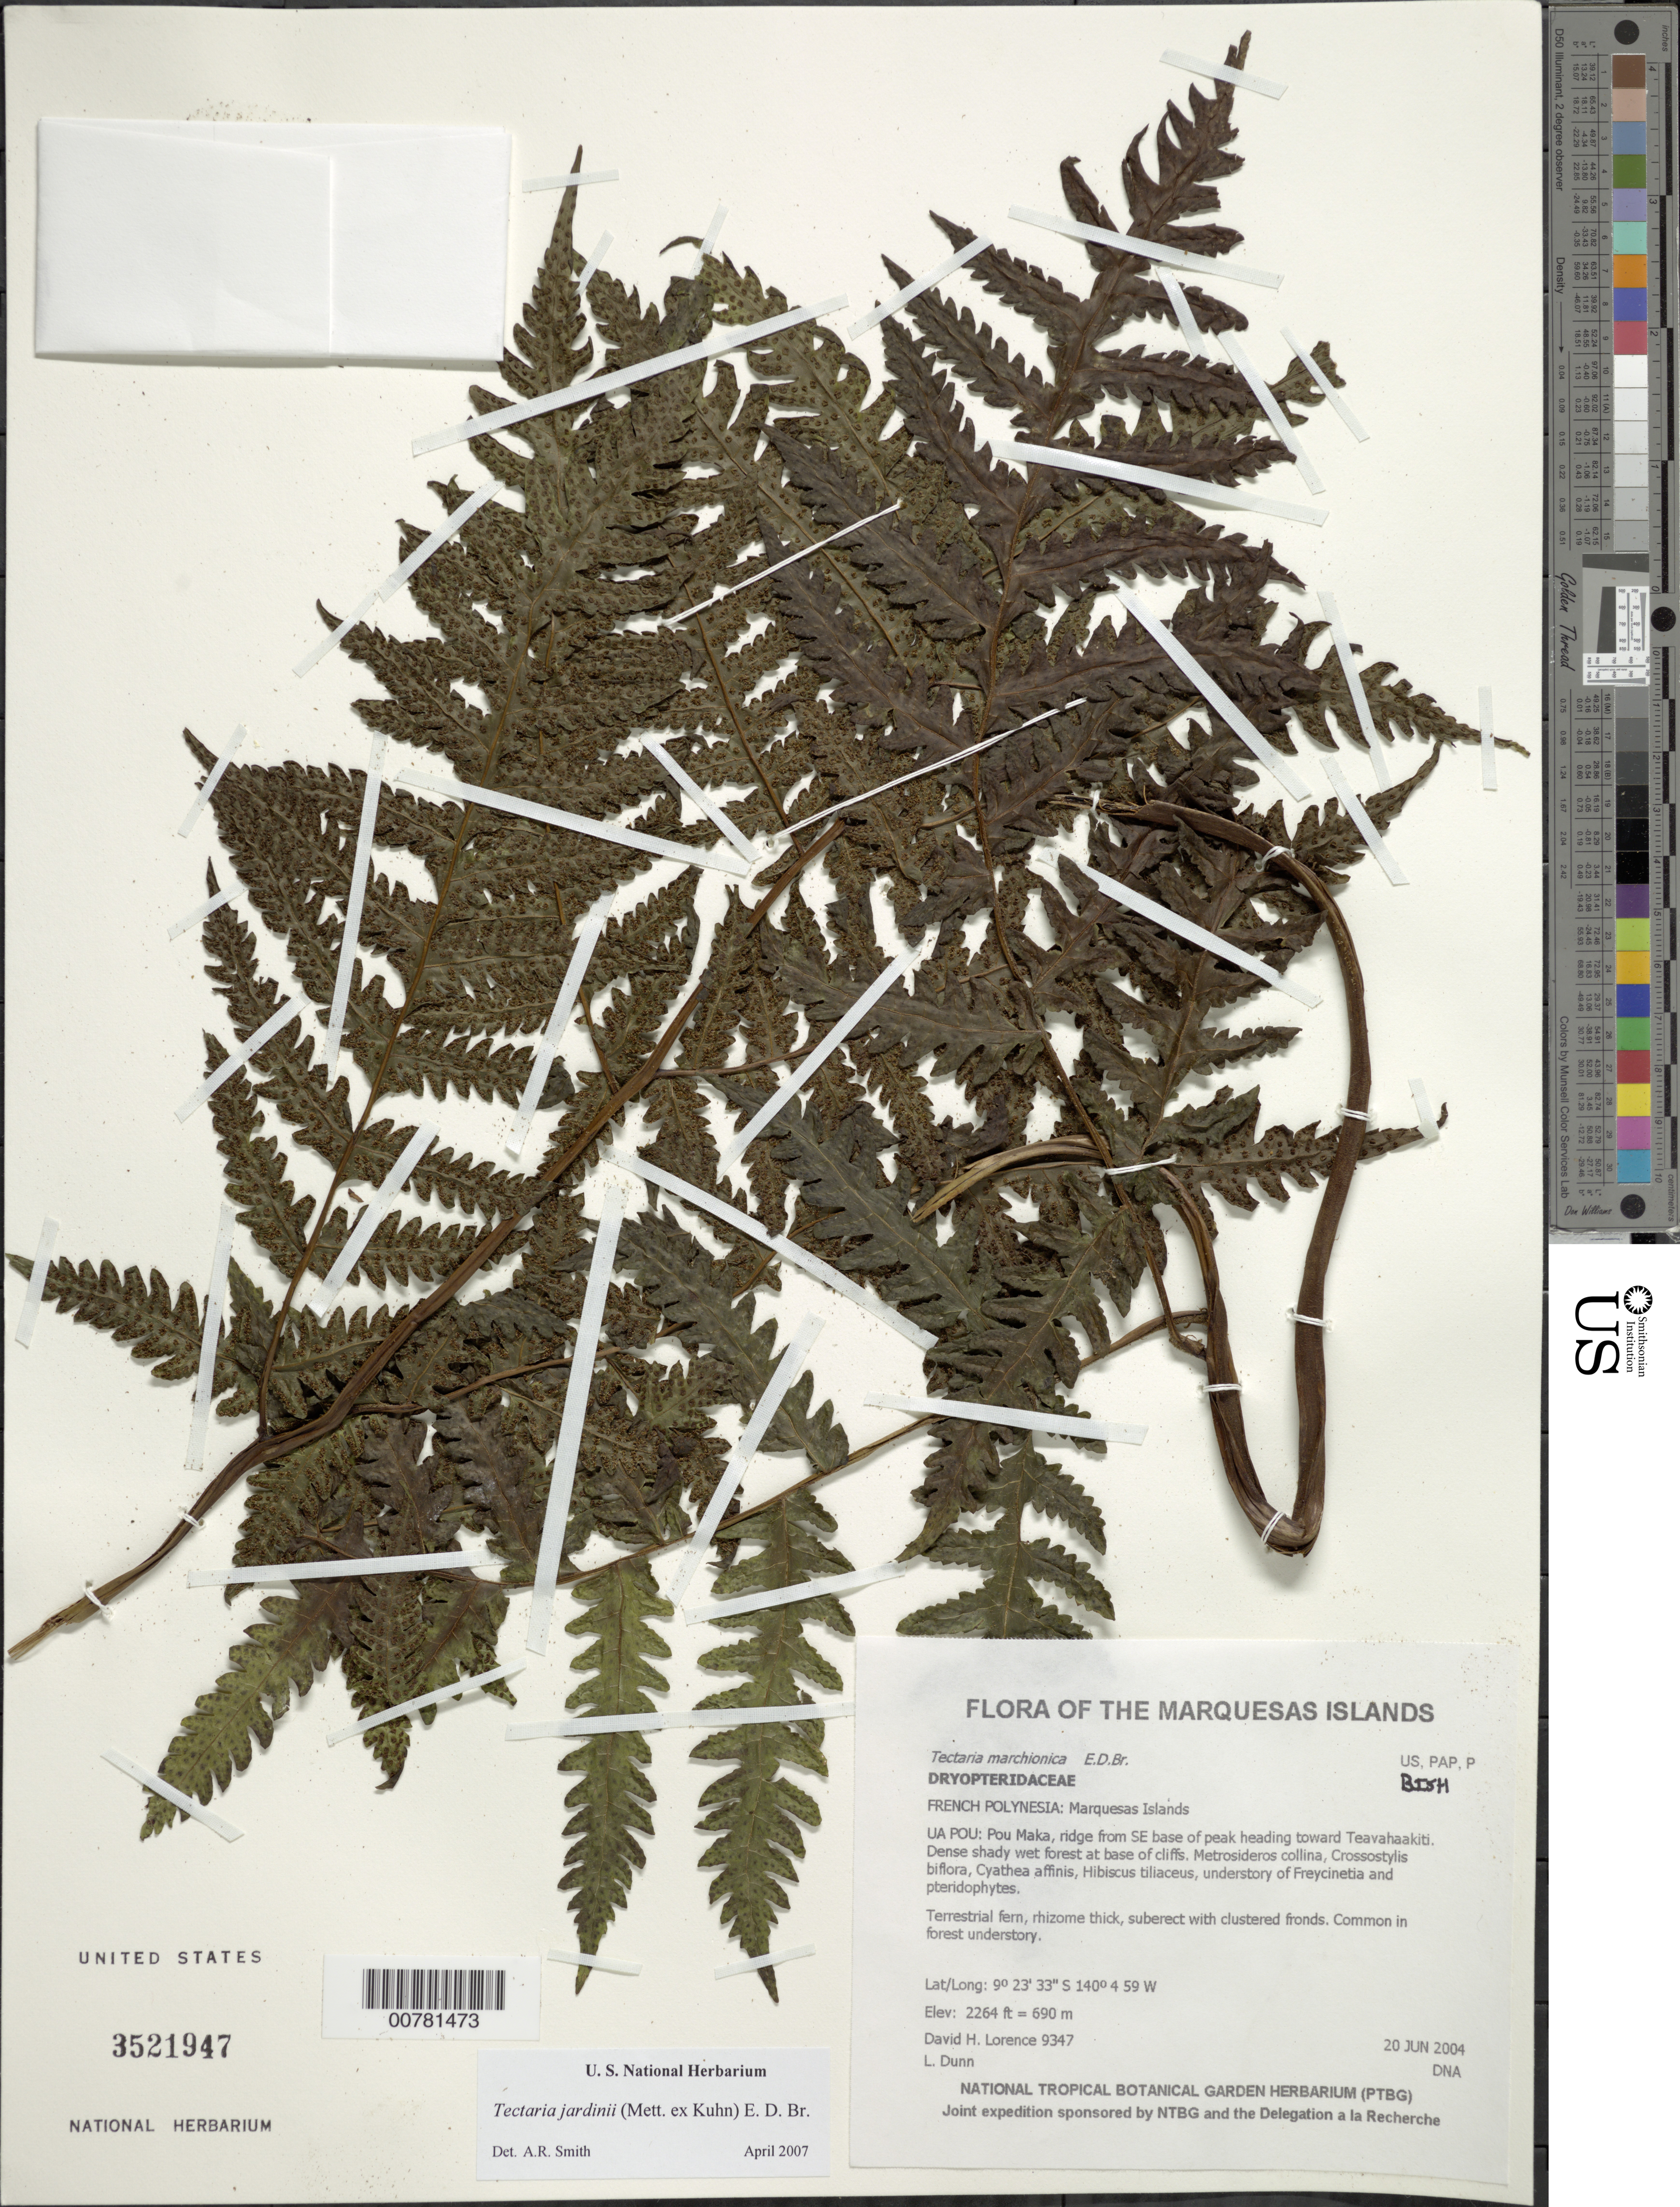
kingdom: Plantae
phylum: Tracheophyta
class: Polypodiopsida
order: Polypodiales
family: Tectariaceae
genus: Tectaria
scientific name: Tectaria jardinii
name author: (Mett. ex Kuhn) E.D. Br.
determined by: Smith, Alan R., (UC)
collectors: D. Lorence & L. Dunn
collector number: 9347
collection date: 2004-06-20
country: French Polynesia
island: Ua Pou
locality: Pou Maka, ridge from SE base of peak heading toward Teavahaakiti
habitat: Dense shady wet forest at base of cliffs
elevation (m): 690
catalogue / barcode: US 3521947